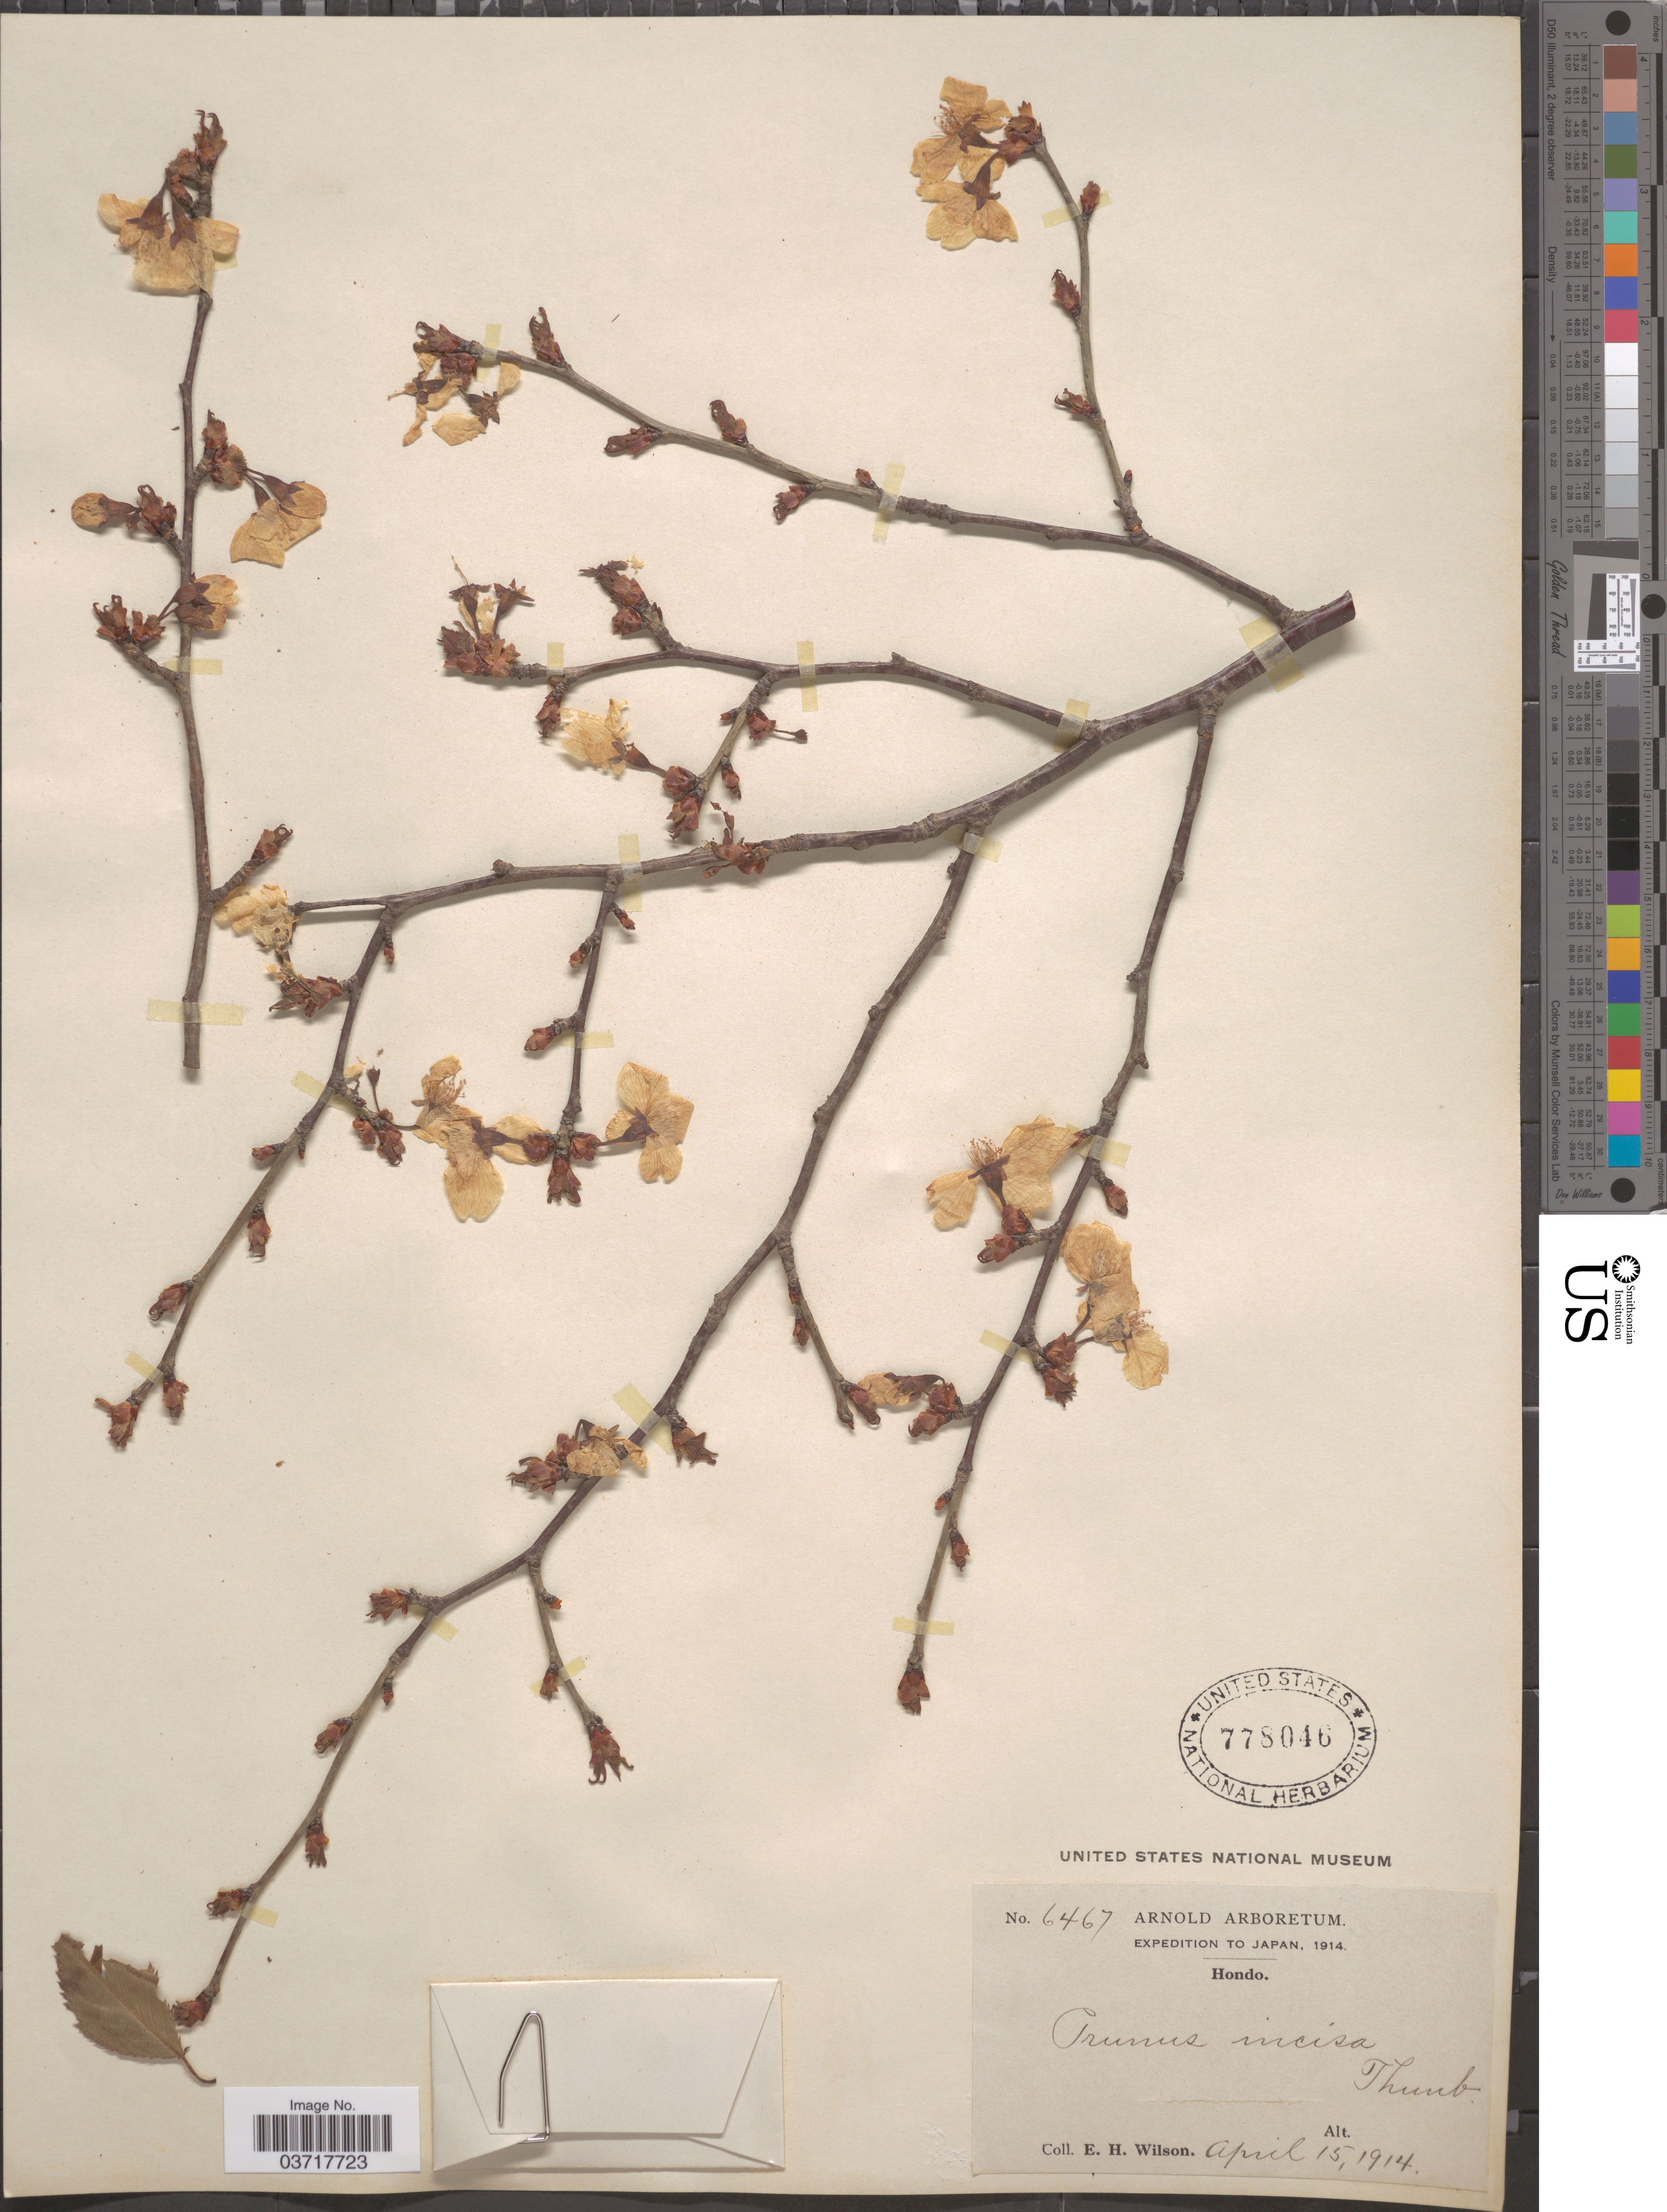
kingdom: Plantae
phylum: Tracheophyta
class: Magnoliopsida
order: Rosales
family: Rosaceae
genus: Prunus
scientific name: Prunus incisa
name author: Thunb.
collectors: E. Wilson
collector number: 6467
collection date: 1914-04-15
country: Japan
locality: Hondo.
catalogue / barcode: US 778046